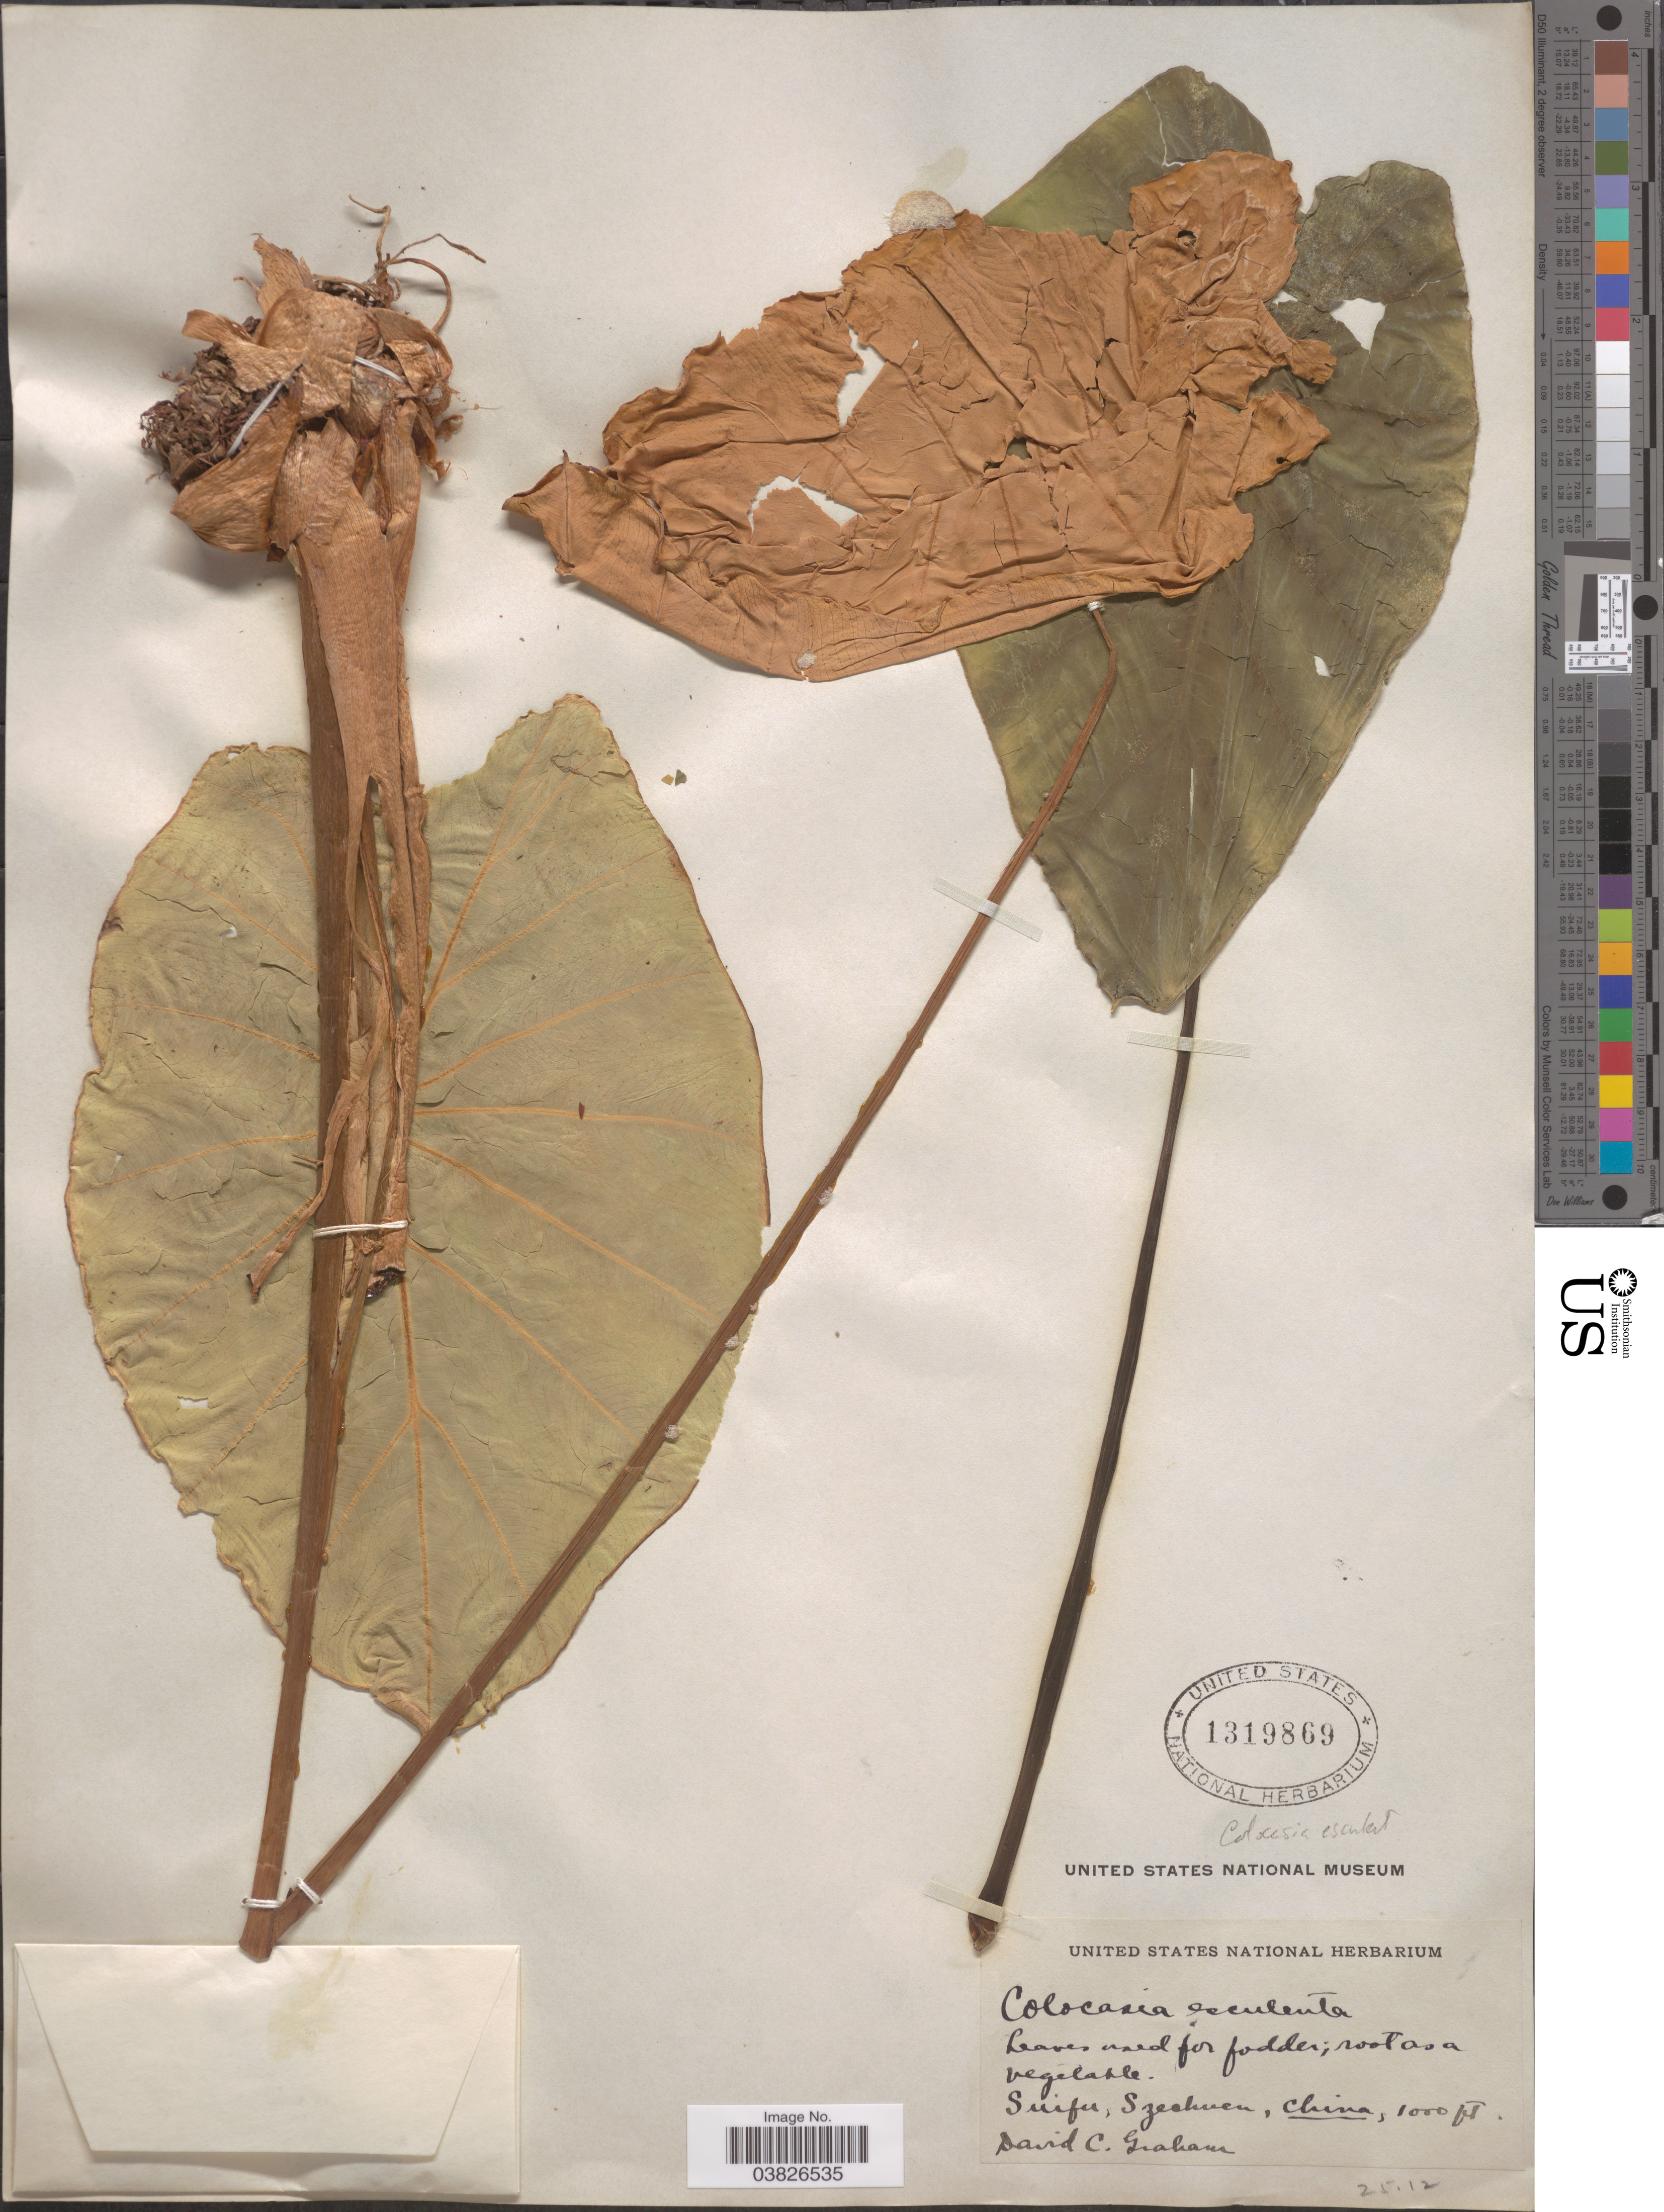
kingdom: Plantae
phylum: Tracheophyta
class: Liliopsida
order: Alismatales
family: Araceae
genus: Colocasia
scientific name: Colocasia esculenta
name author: (L.) Schott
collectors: D. C. Graham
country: China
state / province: Sichuan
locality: Suifu, Szechwen.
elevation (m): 305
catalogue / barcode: US 1319869